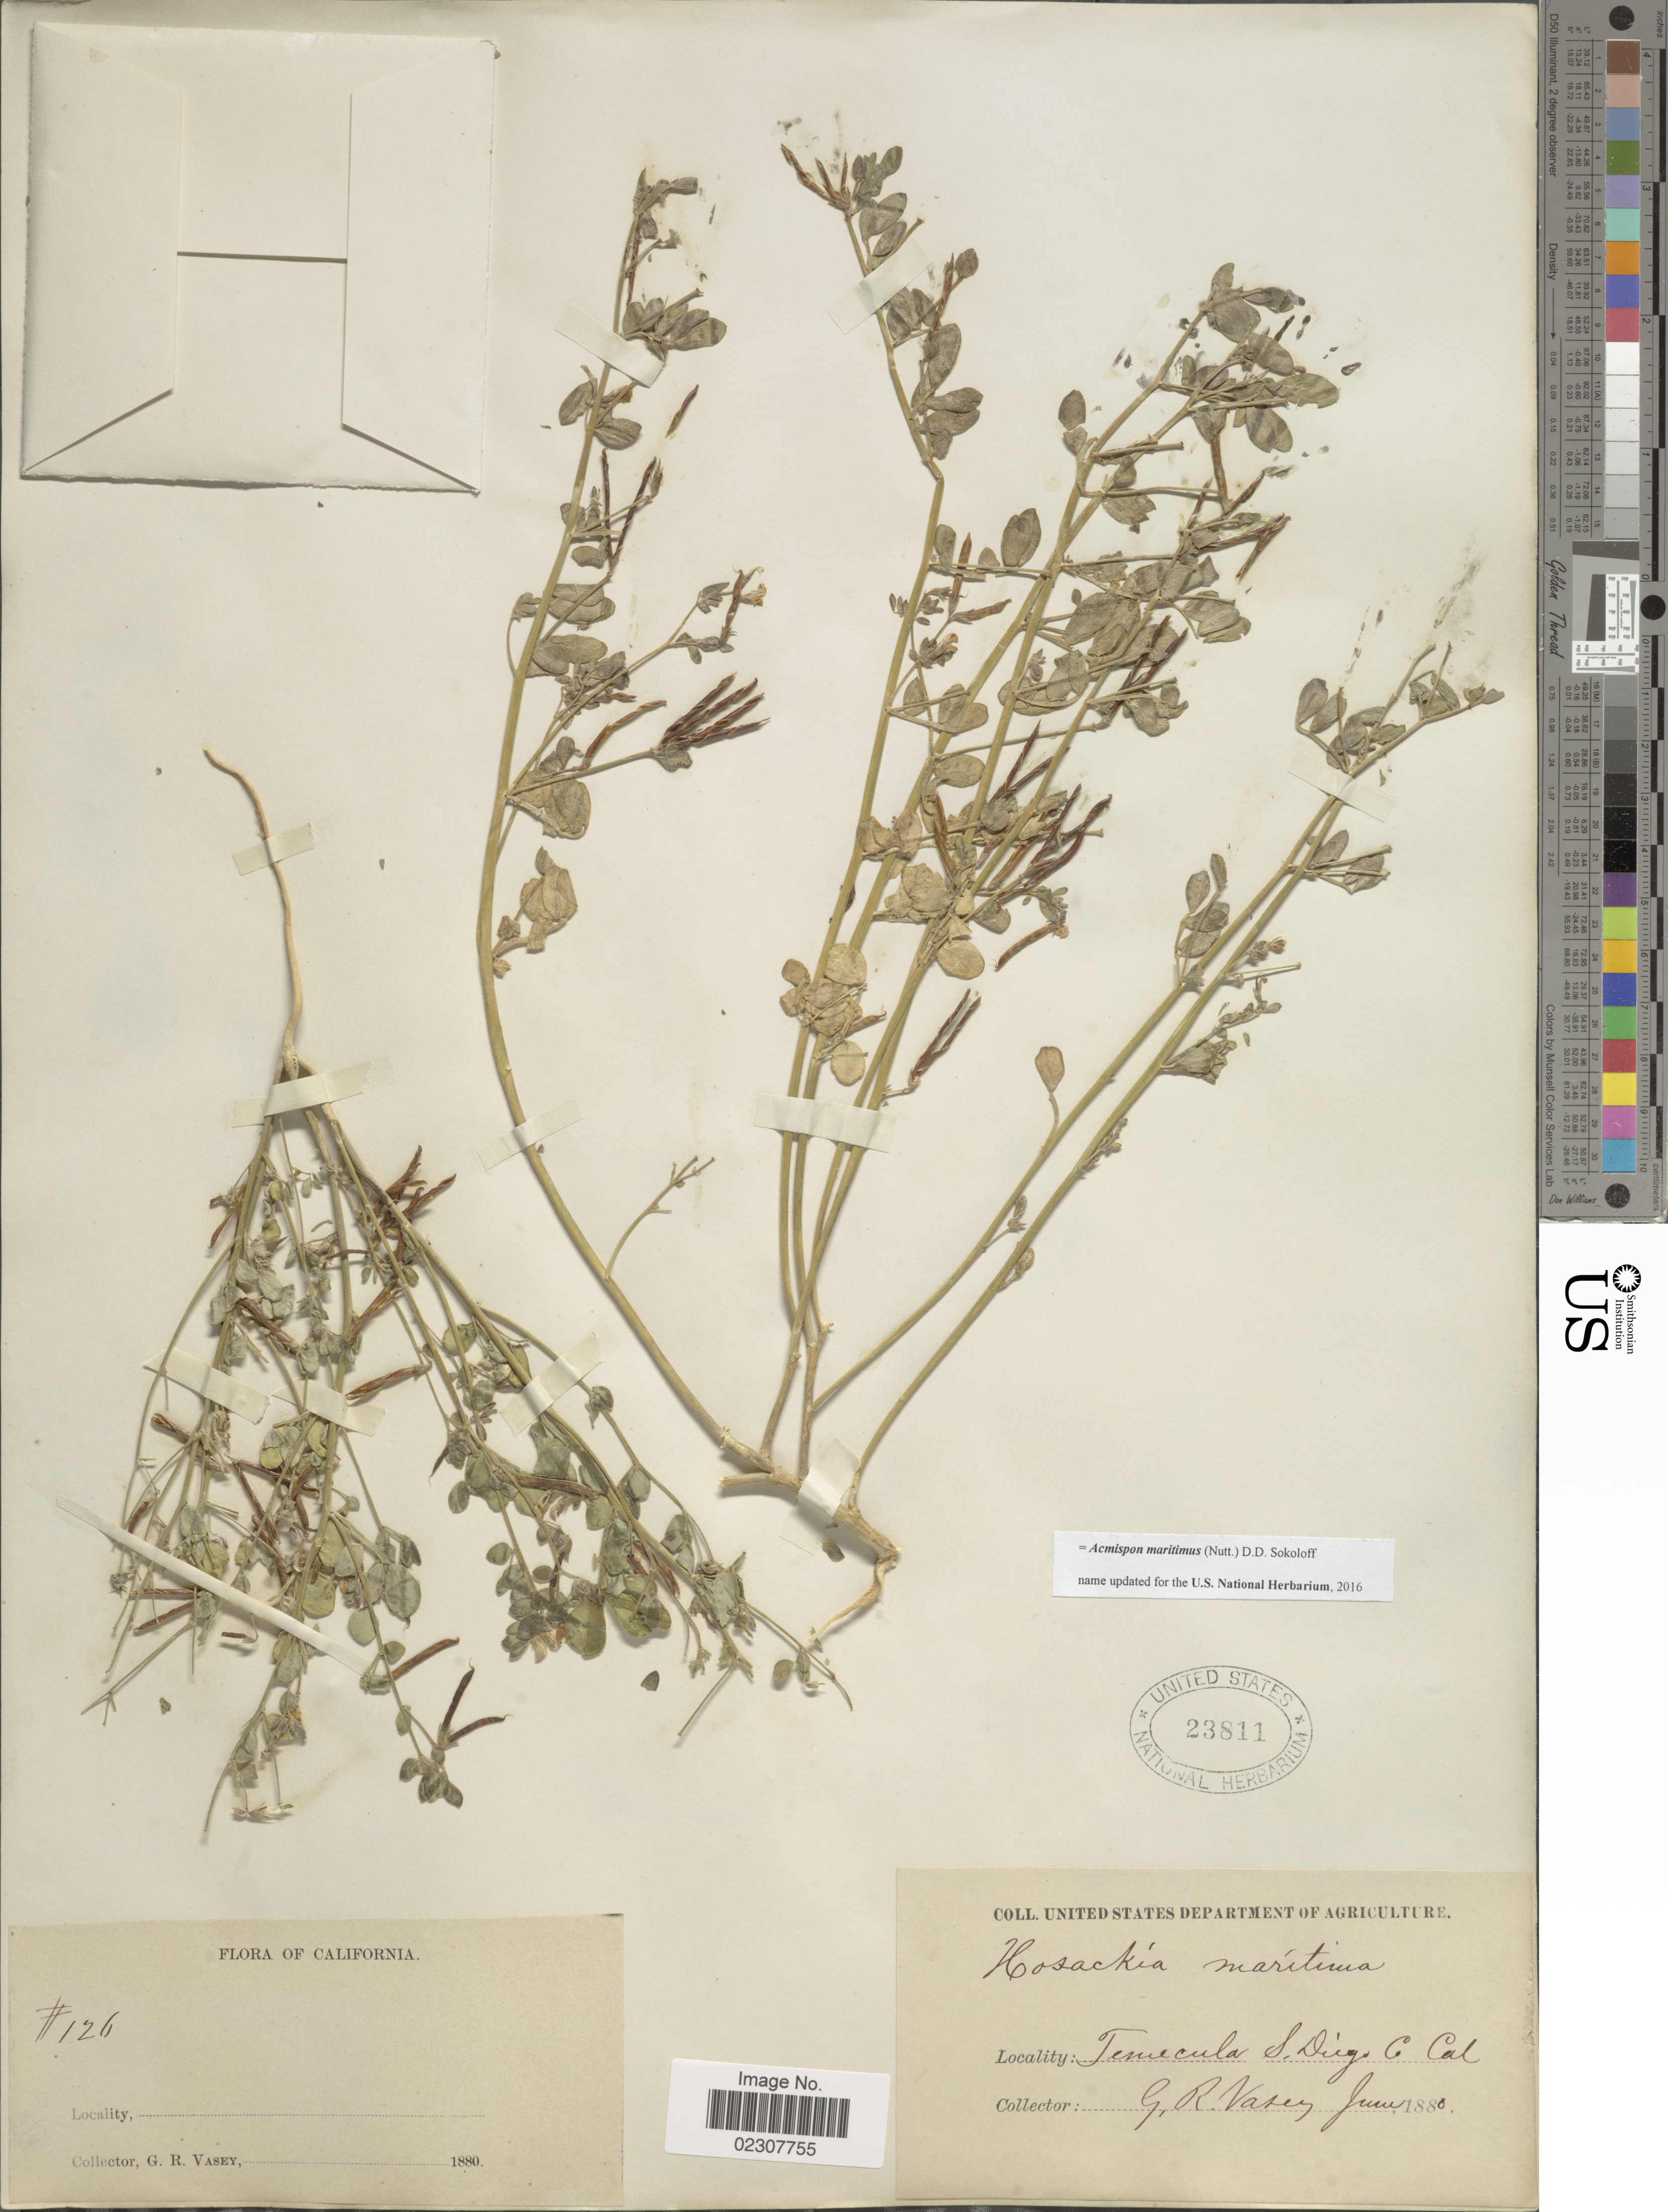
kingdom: Plantae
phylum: Tracheophyta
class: Magnoliopsida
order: Fabales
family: Fabaceae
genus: Acmispon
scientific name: Acmispon maritimus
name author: (Nutt.) D.D. Sokoloff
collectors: G. R. Vasey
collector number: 126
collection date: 1880-06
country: United States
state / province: California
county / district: San Diego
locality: Temecula S. Diego Co.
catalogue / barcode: US 23811